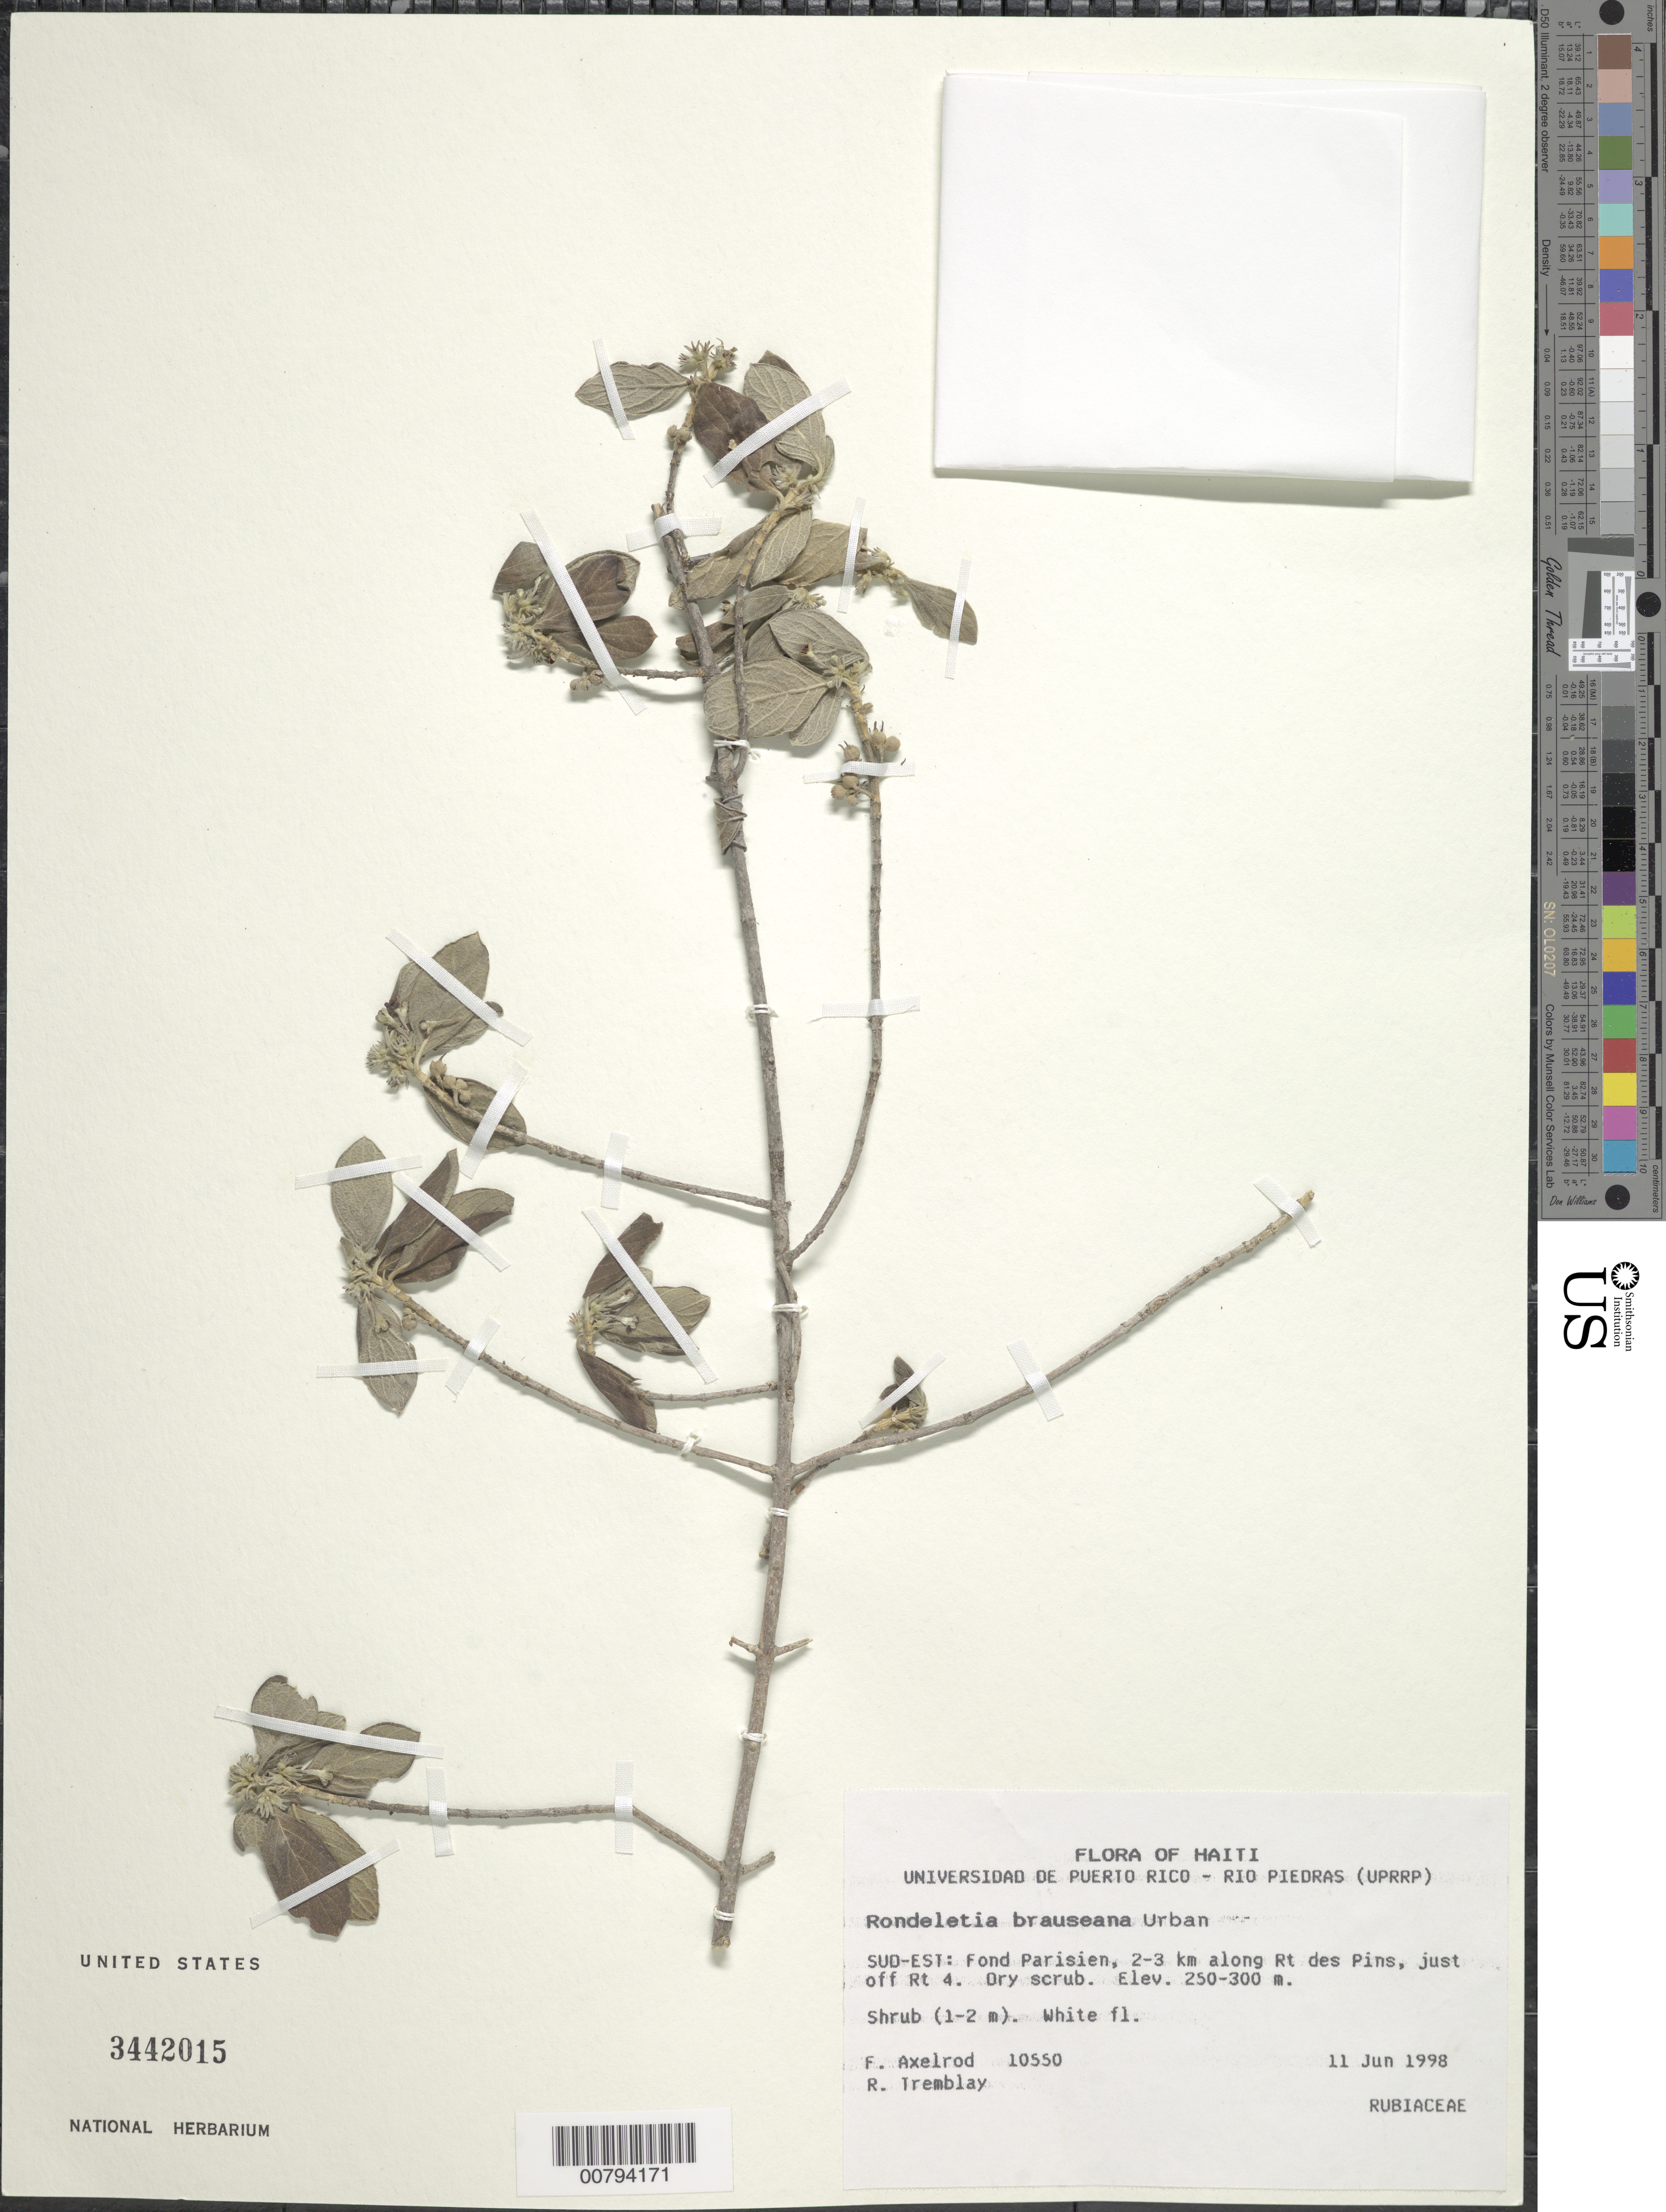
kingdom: Plantae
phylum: Tracheophyta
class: Magnoliopsida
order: Gentianales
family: Rubiaceae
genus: Rondeletia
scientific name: Rondeletia brauseana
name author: Urb.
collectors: F. S. Axelrod & R. L. Tremblay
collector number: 10550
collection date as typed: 11 Jun 1998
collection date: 1998-06-11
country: Haiti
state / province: Sud-Est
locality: Sud-est: Fond Parisien, 2-3 km along Rt des Pins, just off Rt 4.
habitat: Dry scrub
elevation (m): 250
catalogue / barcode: US 3442015